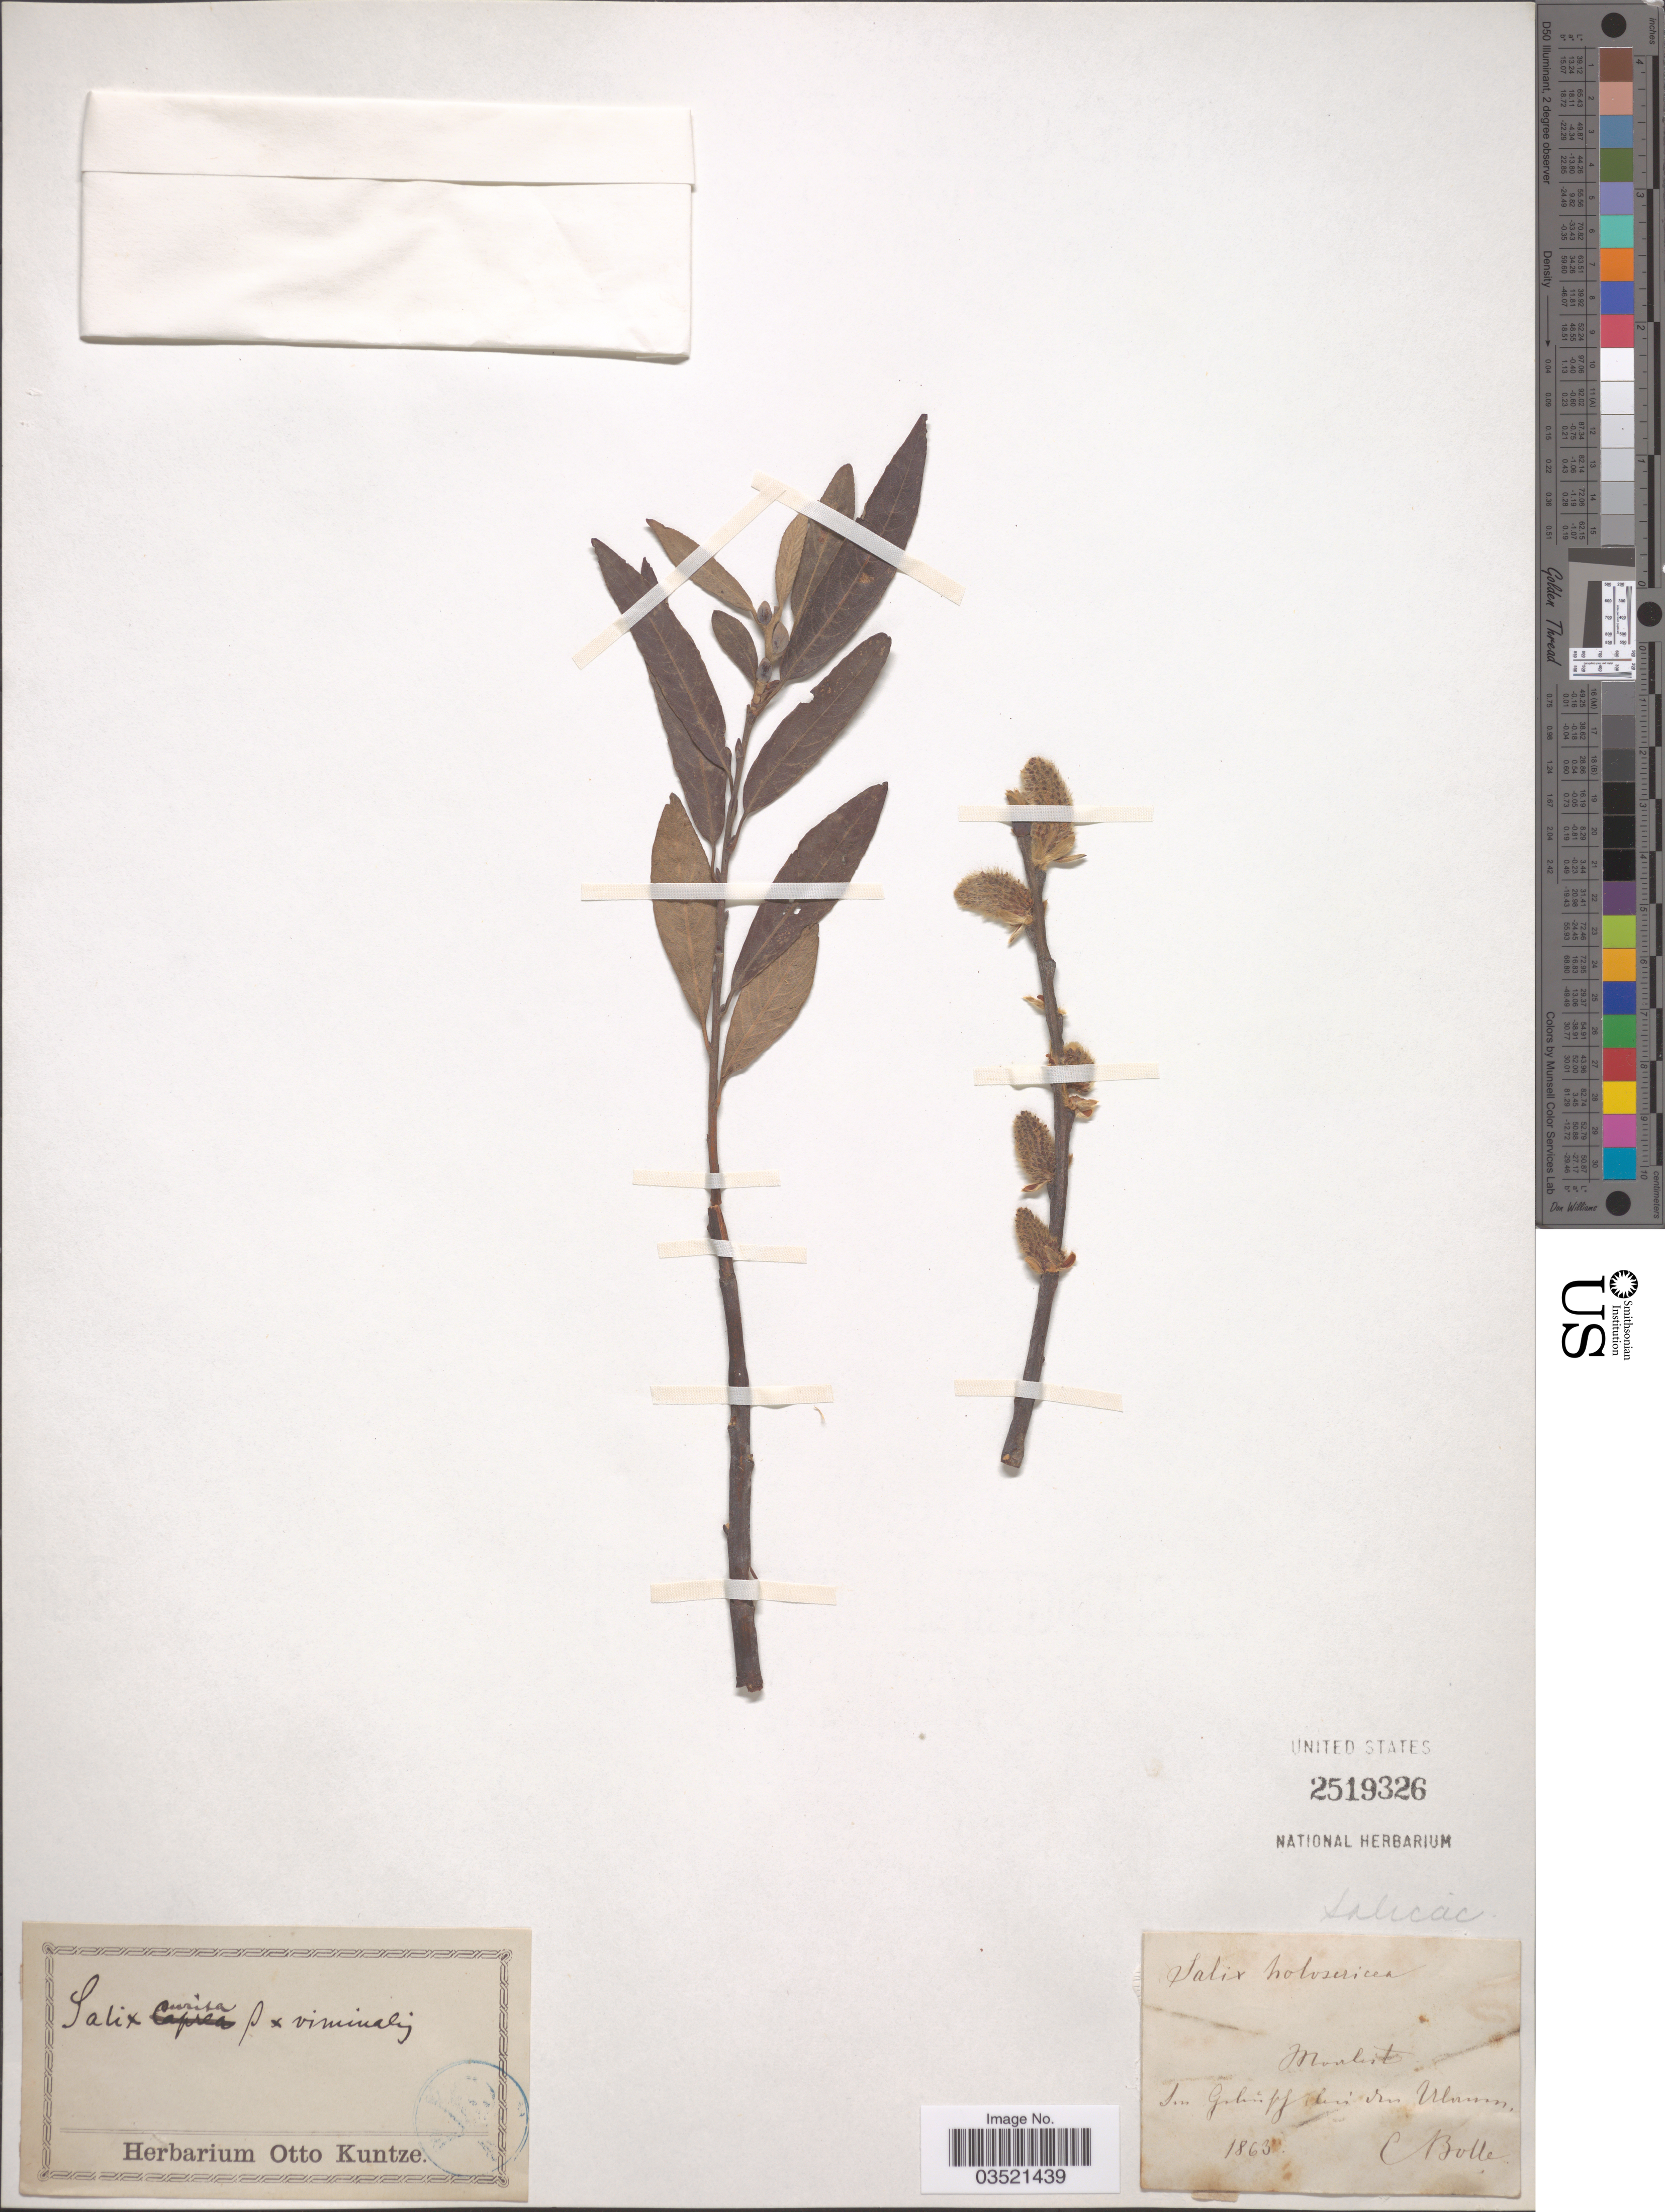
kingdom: Plantae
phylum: Tracheophyta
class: Magnoliopsida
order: Malpighiales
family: Salicaceae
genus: Salix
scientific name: Salix aurita x S. viminalis L.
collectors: C. A. Bolle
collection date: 1863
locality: Monlit. Im gabin bis de Ulurum. [interpreted]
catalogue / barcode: US 2519326